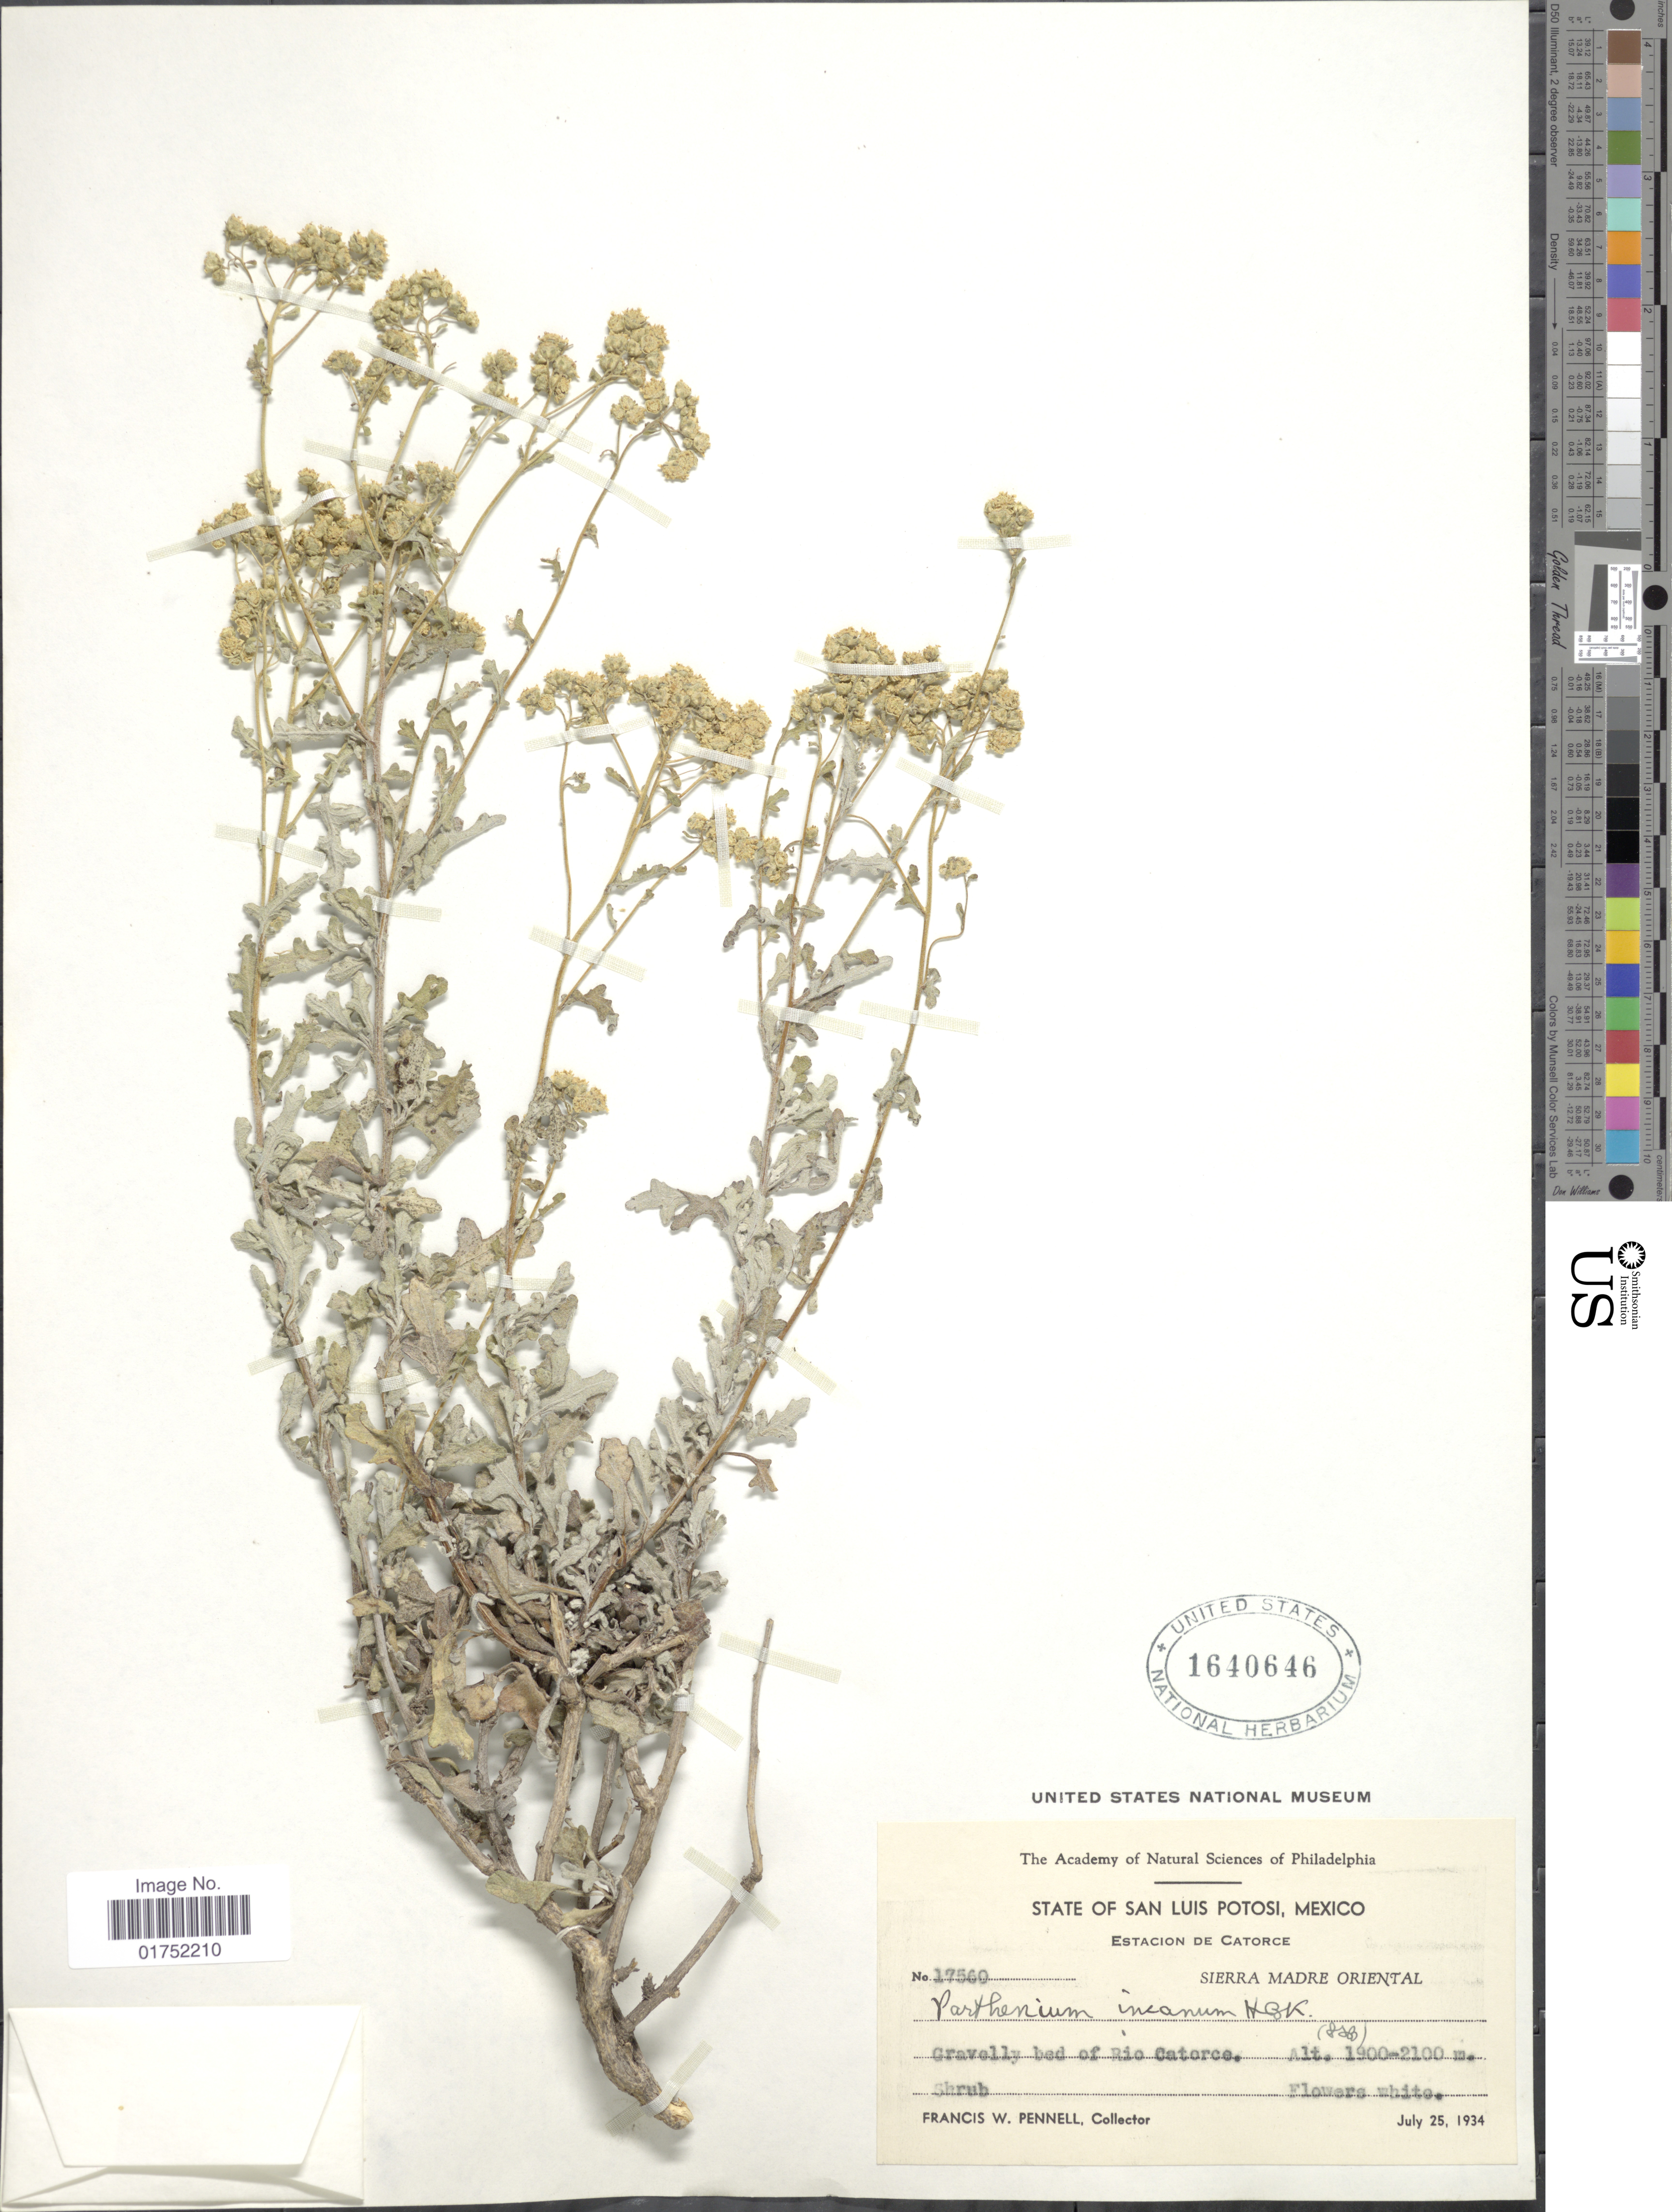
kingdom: Plantae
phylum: Tracheophyta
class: Magnoliopsida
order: Asterales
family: Asteraceae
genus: Parthenium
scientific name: Parthenium incanum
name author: Kunth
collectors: F. W. Pennell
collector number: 17560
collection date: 1934-07-25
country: Mexico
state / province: San Luis Potosí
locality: Estacion de Catorce, Sierra Madre Oriental, Rio Catorce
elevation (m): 1900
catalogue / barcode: US 1640646